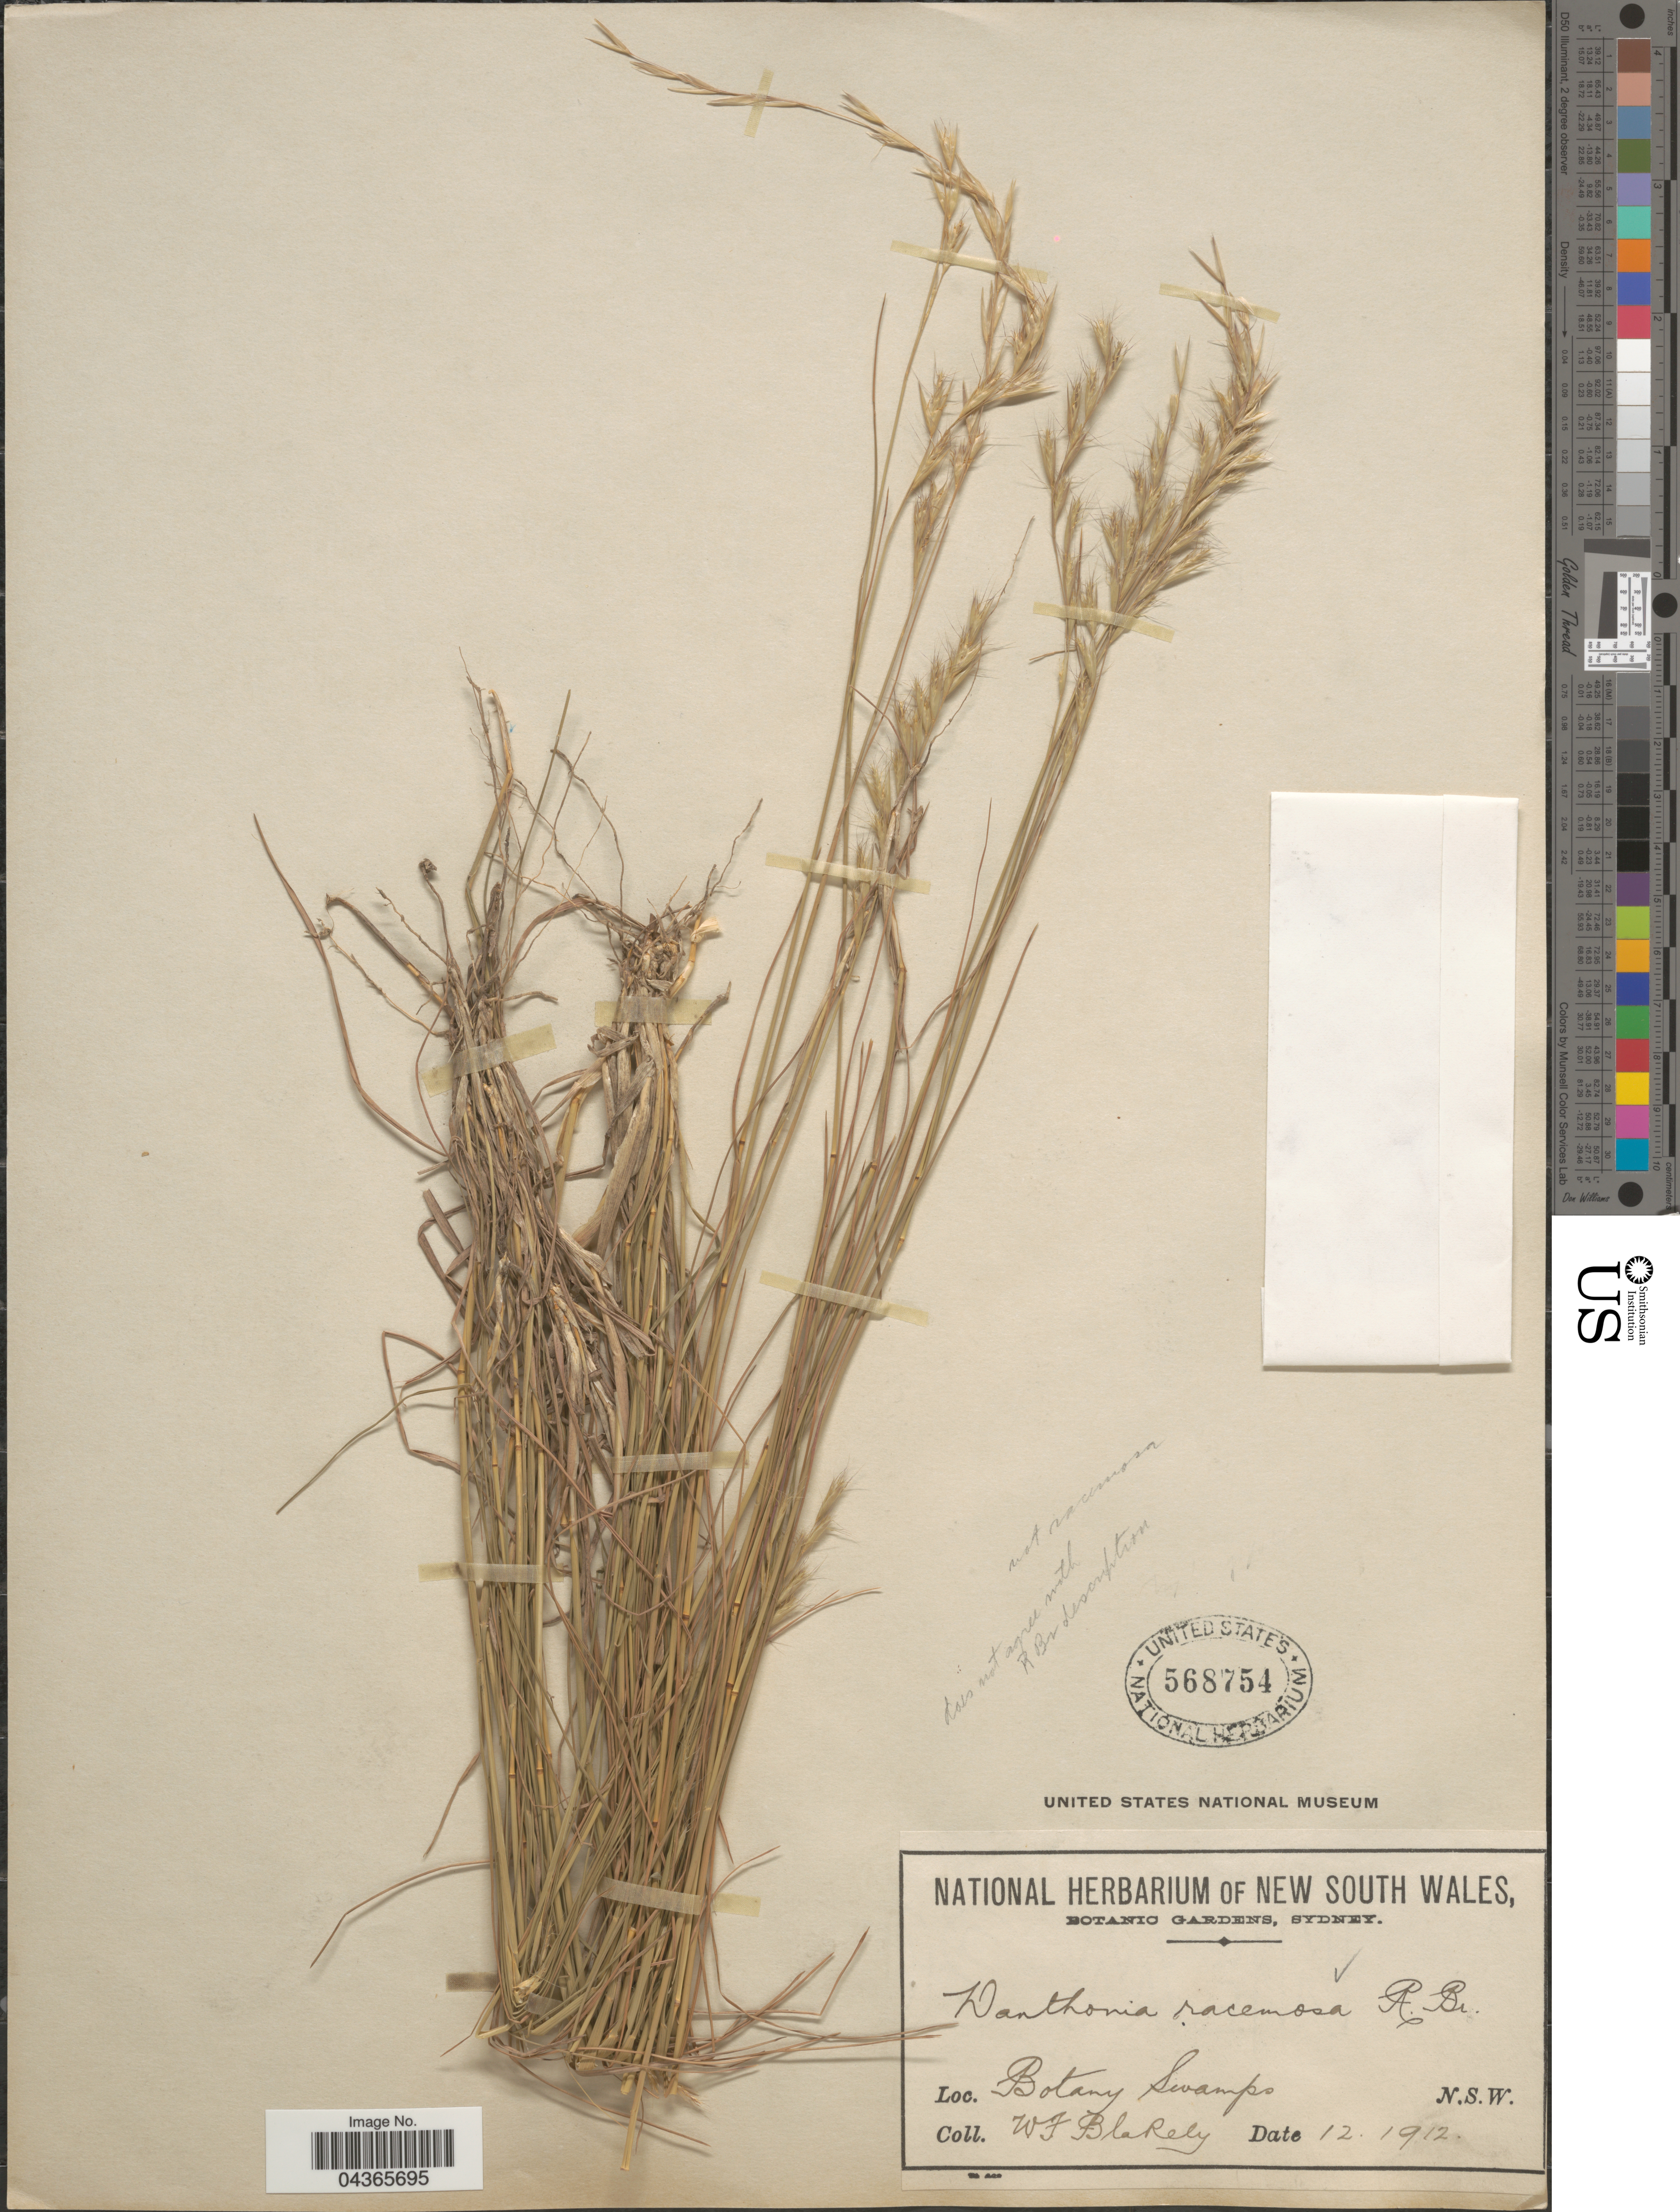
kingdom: Plantae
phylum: Tracheophyta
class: Liliopsida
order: Poales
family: Poaceae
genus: Rytidosperma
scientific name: Rytidosperma sp.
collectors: W. Blakely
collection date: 1912-12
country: Australia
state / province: New South Wales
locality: Botany Swamps.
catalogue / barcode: US 568754